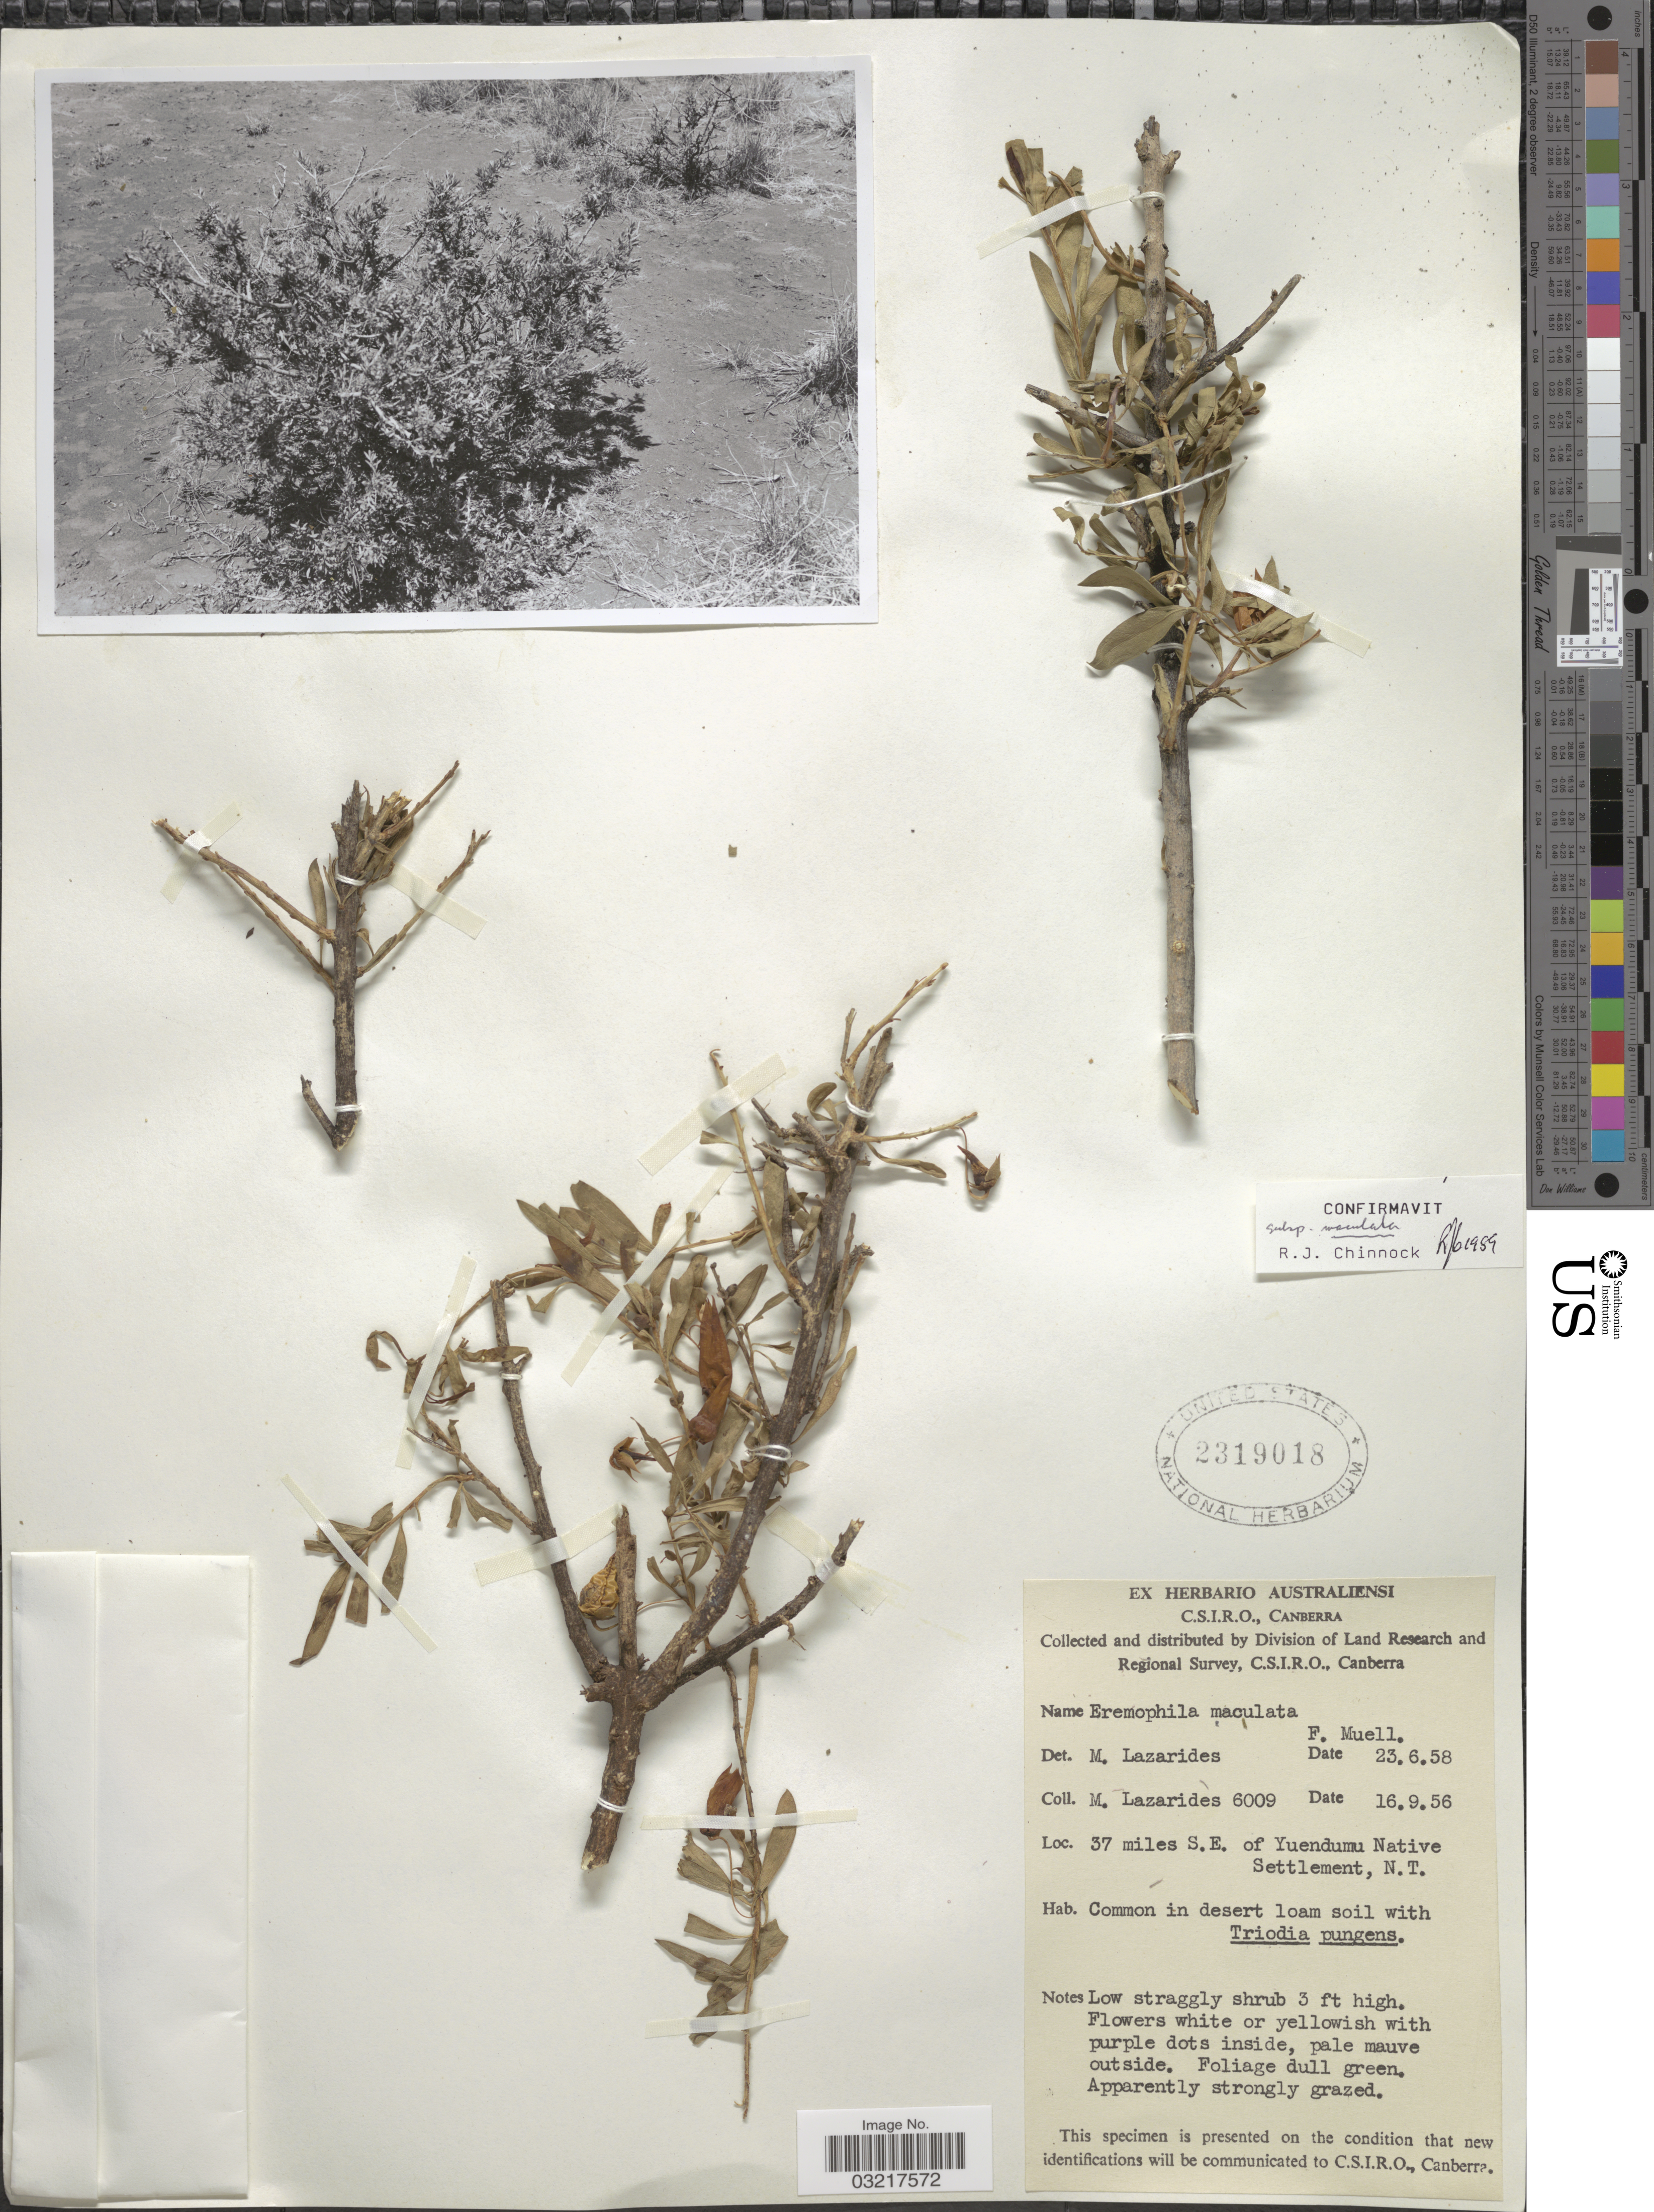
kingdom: Plantae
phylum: Tracheophyta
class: Magnoliopsida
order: Lamiales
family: Scrophulariaceae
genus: Eremophila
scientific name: Eremophila maculata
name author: (Ker Gawl.) F. Muell.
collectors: M. Lazarides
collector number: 6009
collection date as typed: Transcribed d/m/y: 16/9/56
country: Australia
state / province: Northern Territory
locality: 37 miles S.E. of Yuendumu Native Settlement, N.T.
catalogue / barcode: US 2319018